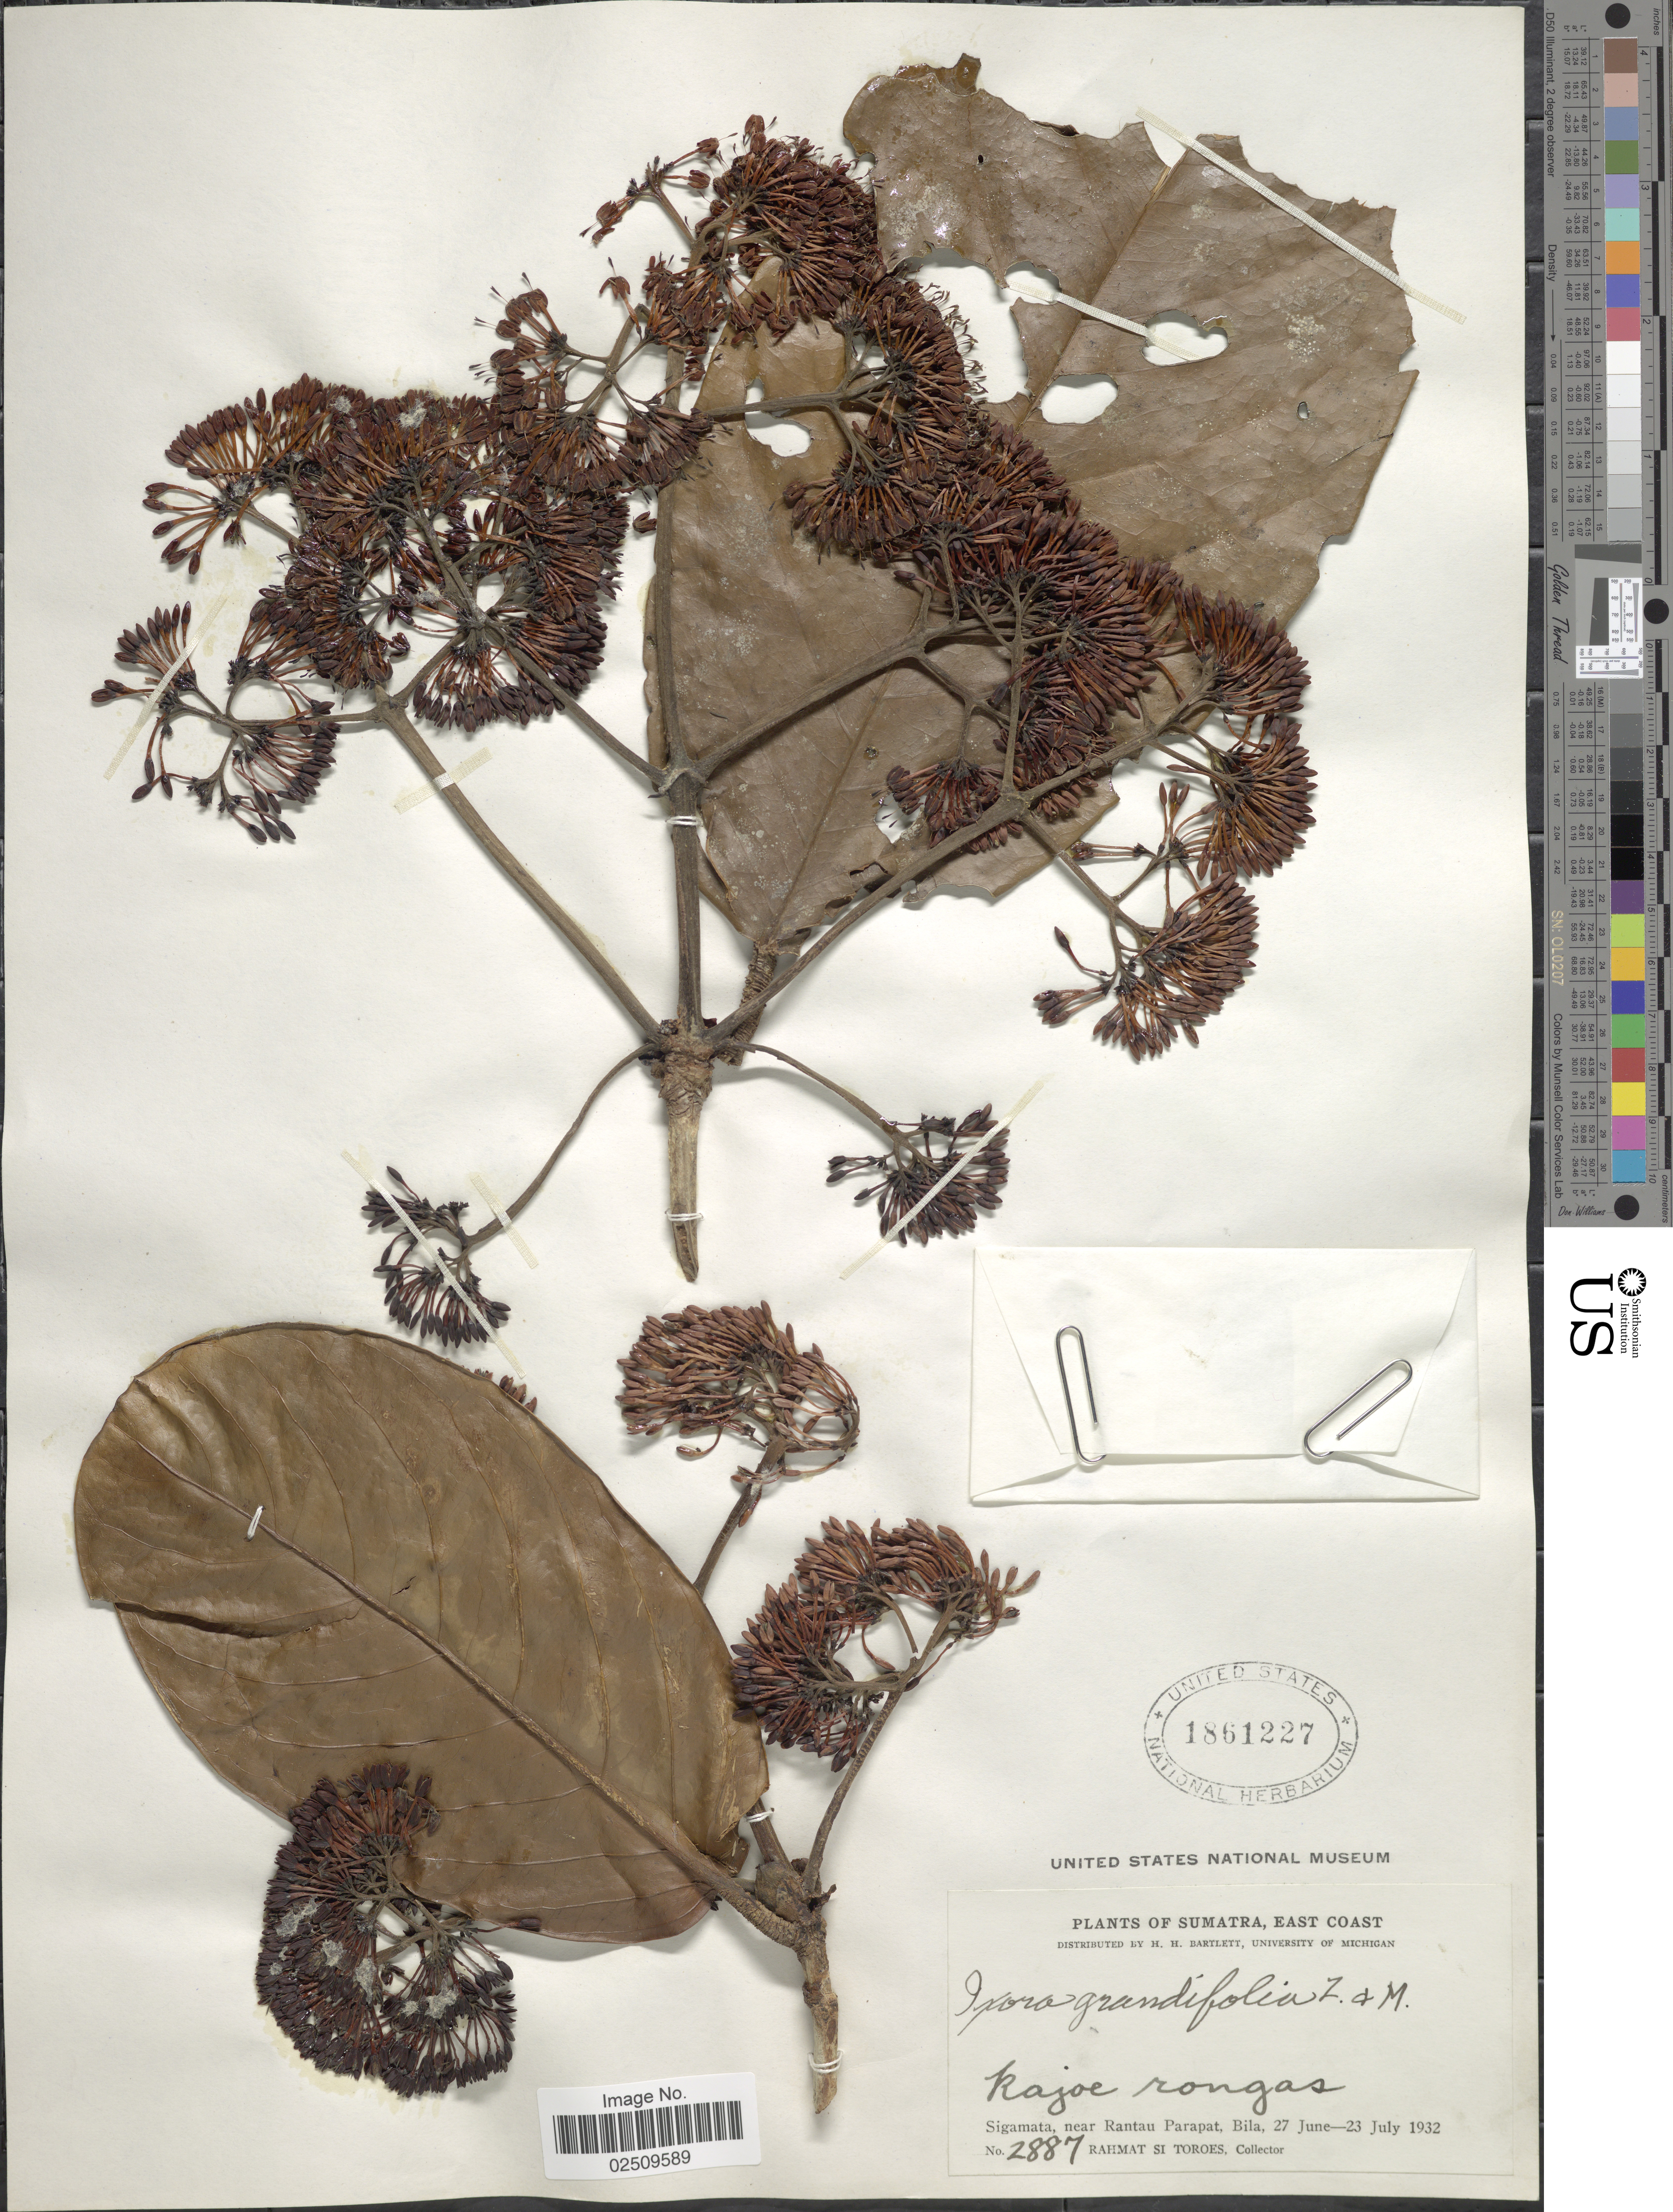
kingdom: Plantae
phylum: Tracheophyta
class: Magnoliopsida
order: Gentianales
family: Rubiaceae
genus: Ixora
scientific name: Ixora grandifolia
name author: (Blume) Zoll. & Moritzi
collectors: Rahmat Si Boeea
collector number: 2887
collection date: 1932-06-27/1932-07-23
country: Indonesia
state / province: Sumatra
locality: East Coast, kajoe rongas, Sigamata, near Rantau Parapat, Bila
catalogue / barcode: US 1861227